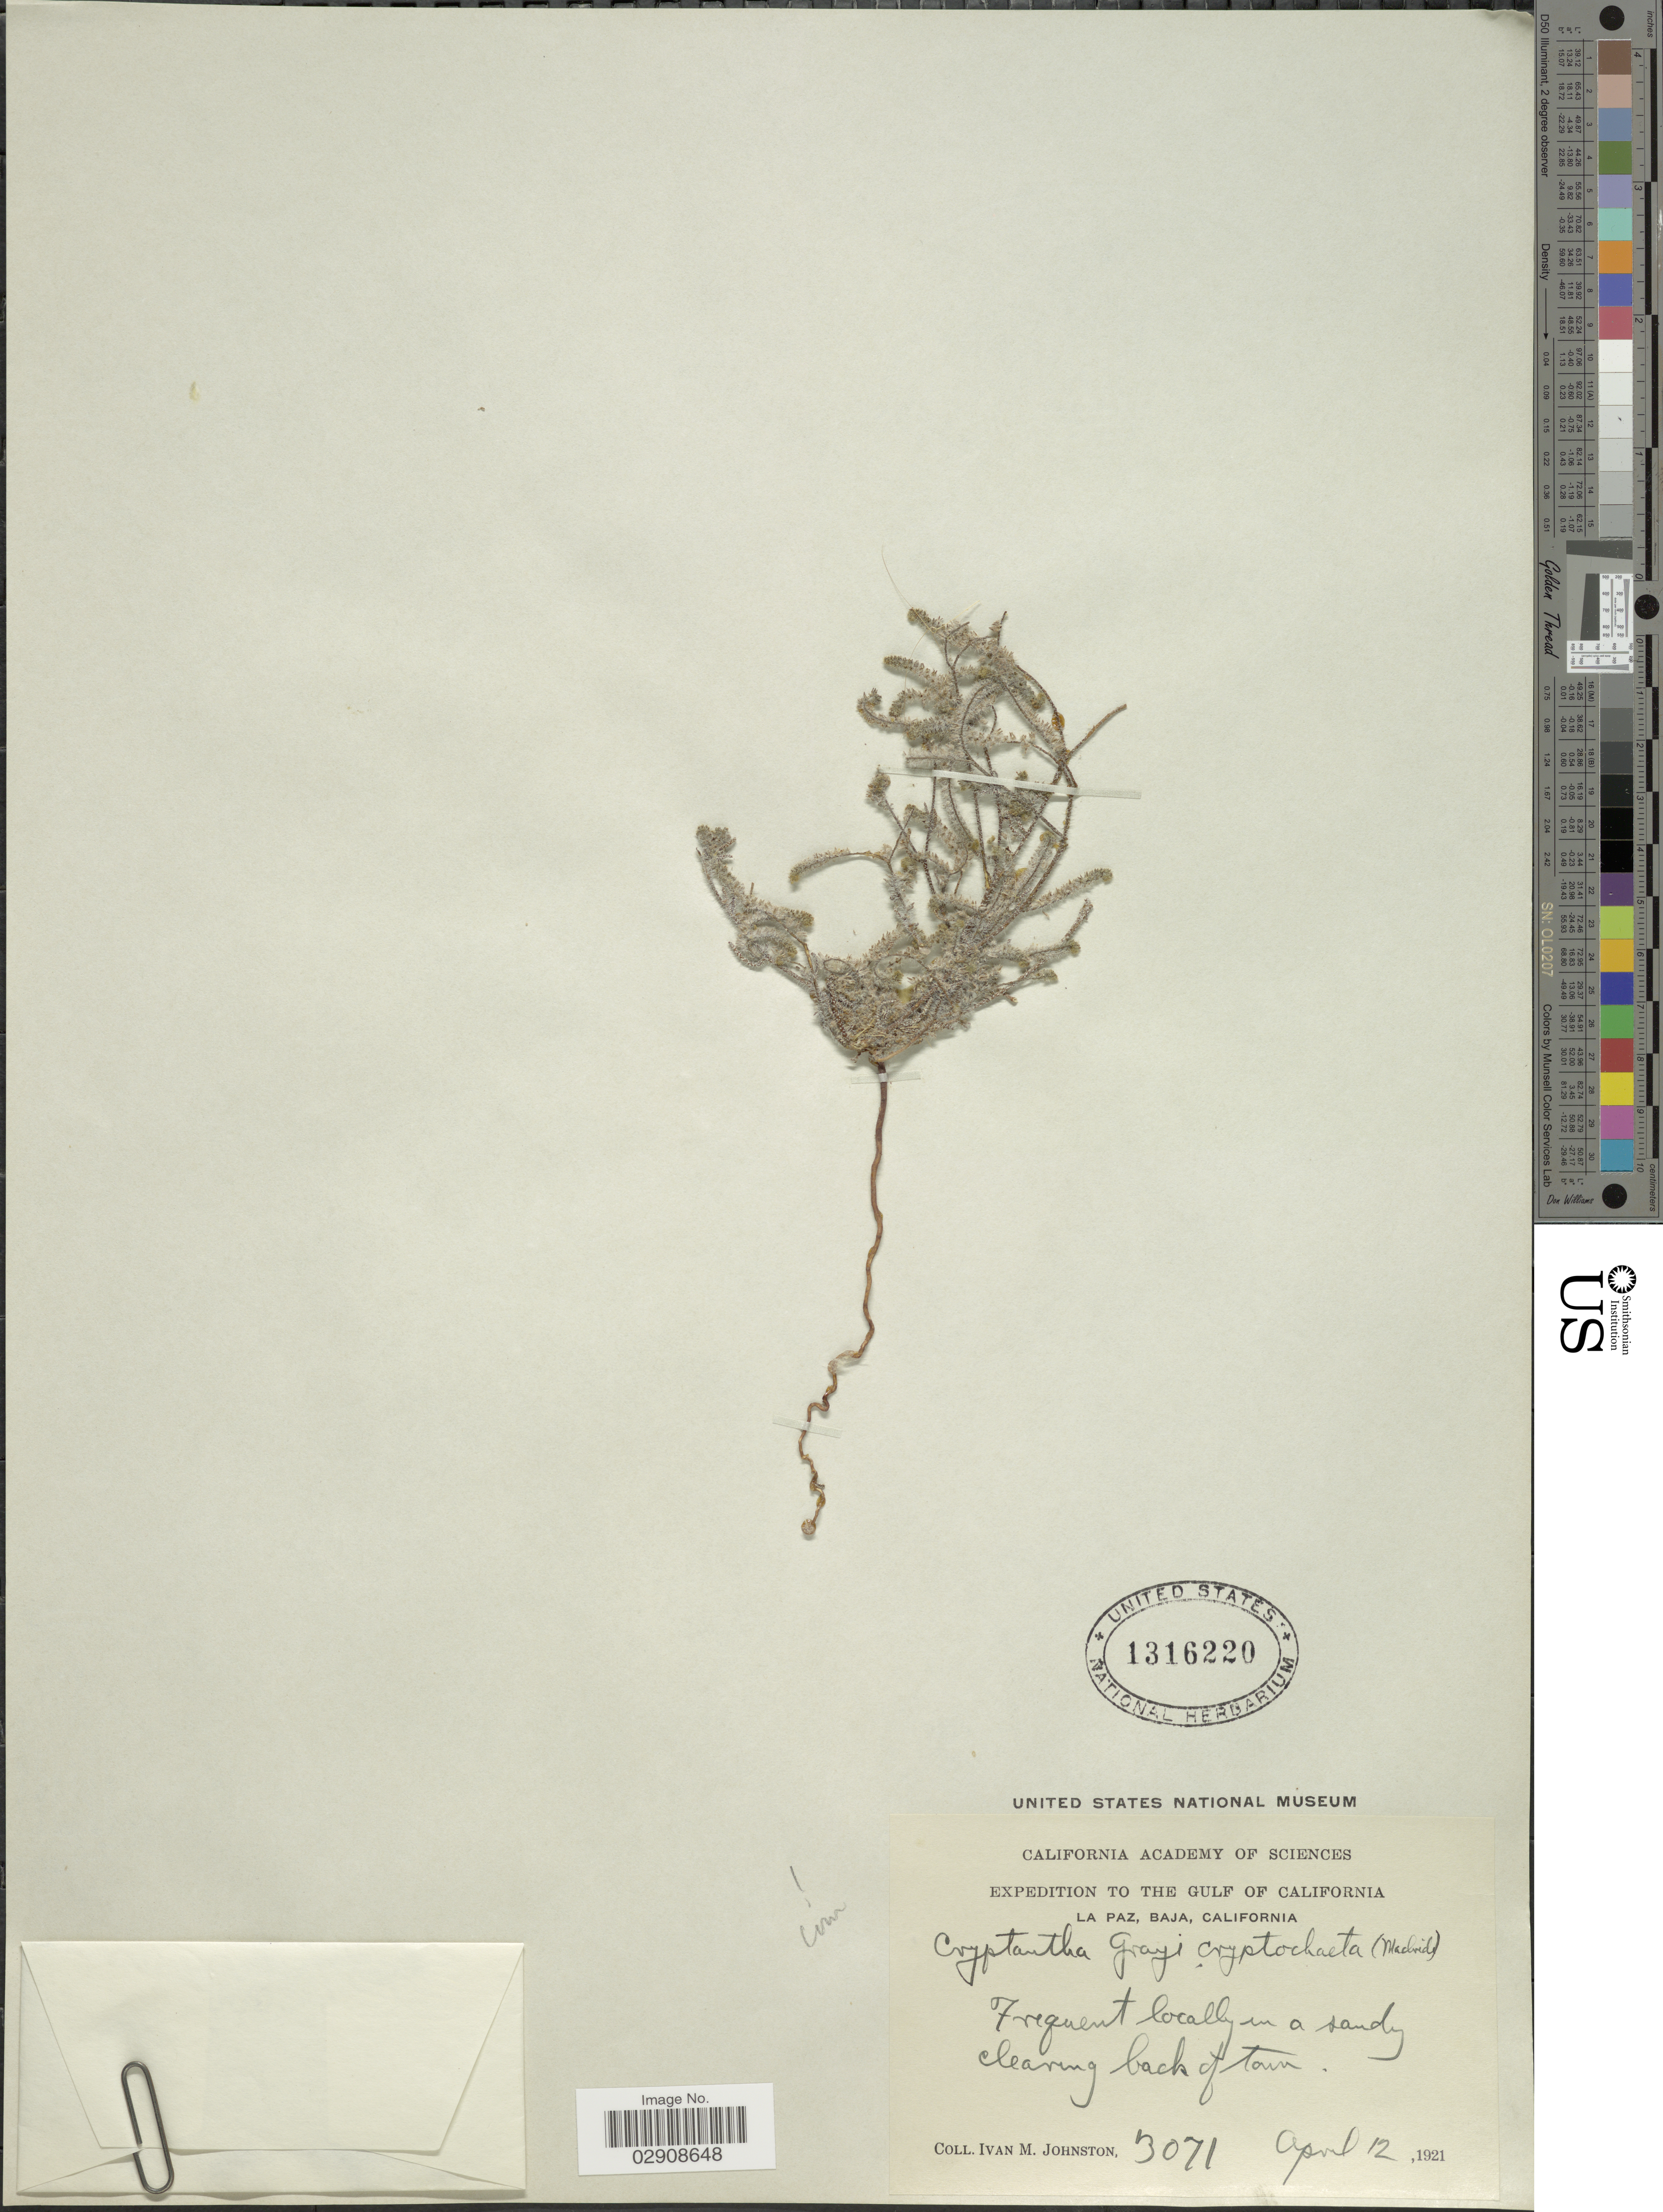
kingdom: Plantae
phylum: Tracheophyta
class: Magnoliopsida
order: Boraginales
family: Boraginaceae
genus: Cryptantha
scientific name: Cryptantha grayi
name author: (Vasey &) J.F. Macbr.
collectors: I.M. Johnston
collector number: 3071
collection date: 1921-04-12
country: Mexico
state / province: Baja California Sur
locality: The Gulf of California. La Paz. Frequent locally in a sandy clearing back of town.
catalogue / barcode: US 1316220